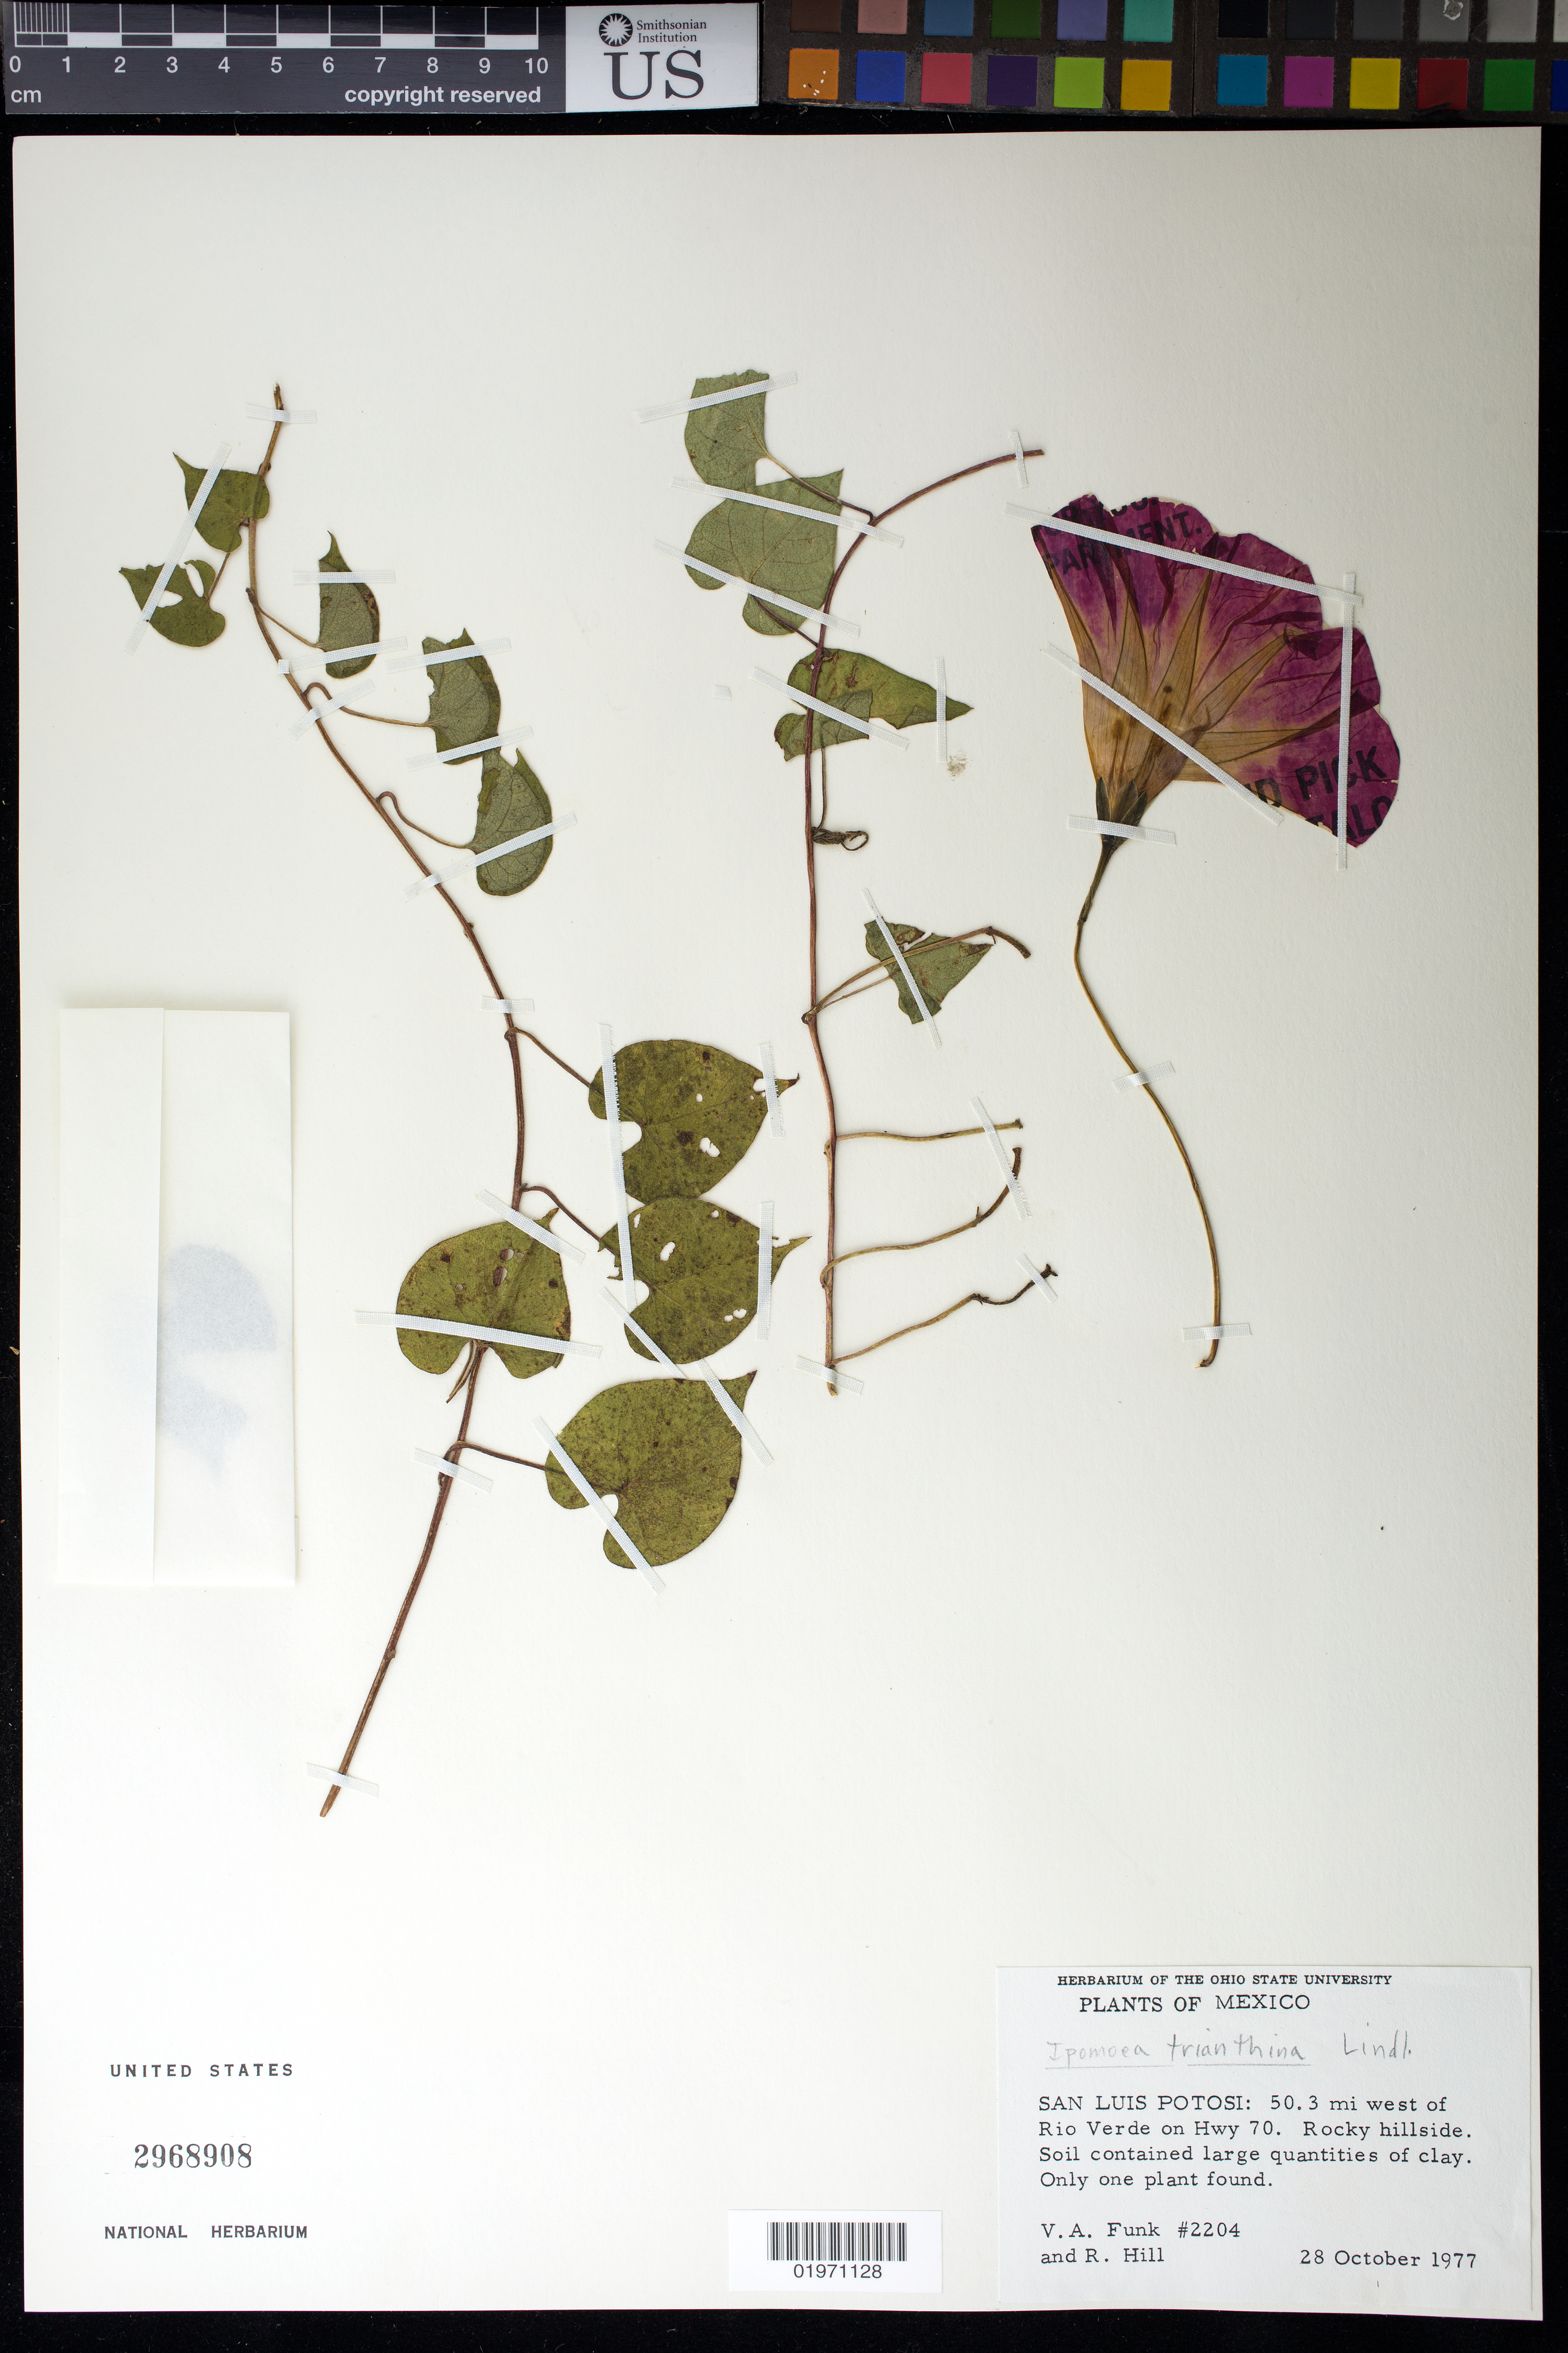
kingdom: Plantae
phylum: Tracheophyta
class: Magnoliopsida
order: Solanales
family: Convolvulaceae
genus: Ipomoea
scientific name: Ipomoea sp.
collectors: V. Funk & R. Hill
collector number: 2204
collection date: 1977-10-28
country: Mexico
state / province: San Luis Potosí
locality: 50.3 mi west of Rio Verde on Hwy 70. Rocky hillside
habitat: Soil contained large quantities of clay.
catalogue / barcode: US 2968908